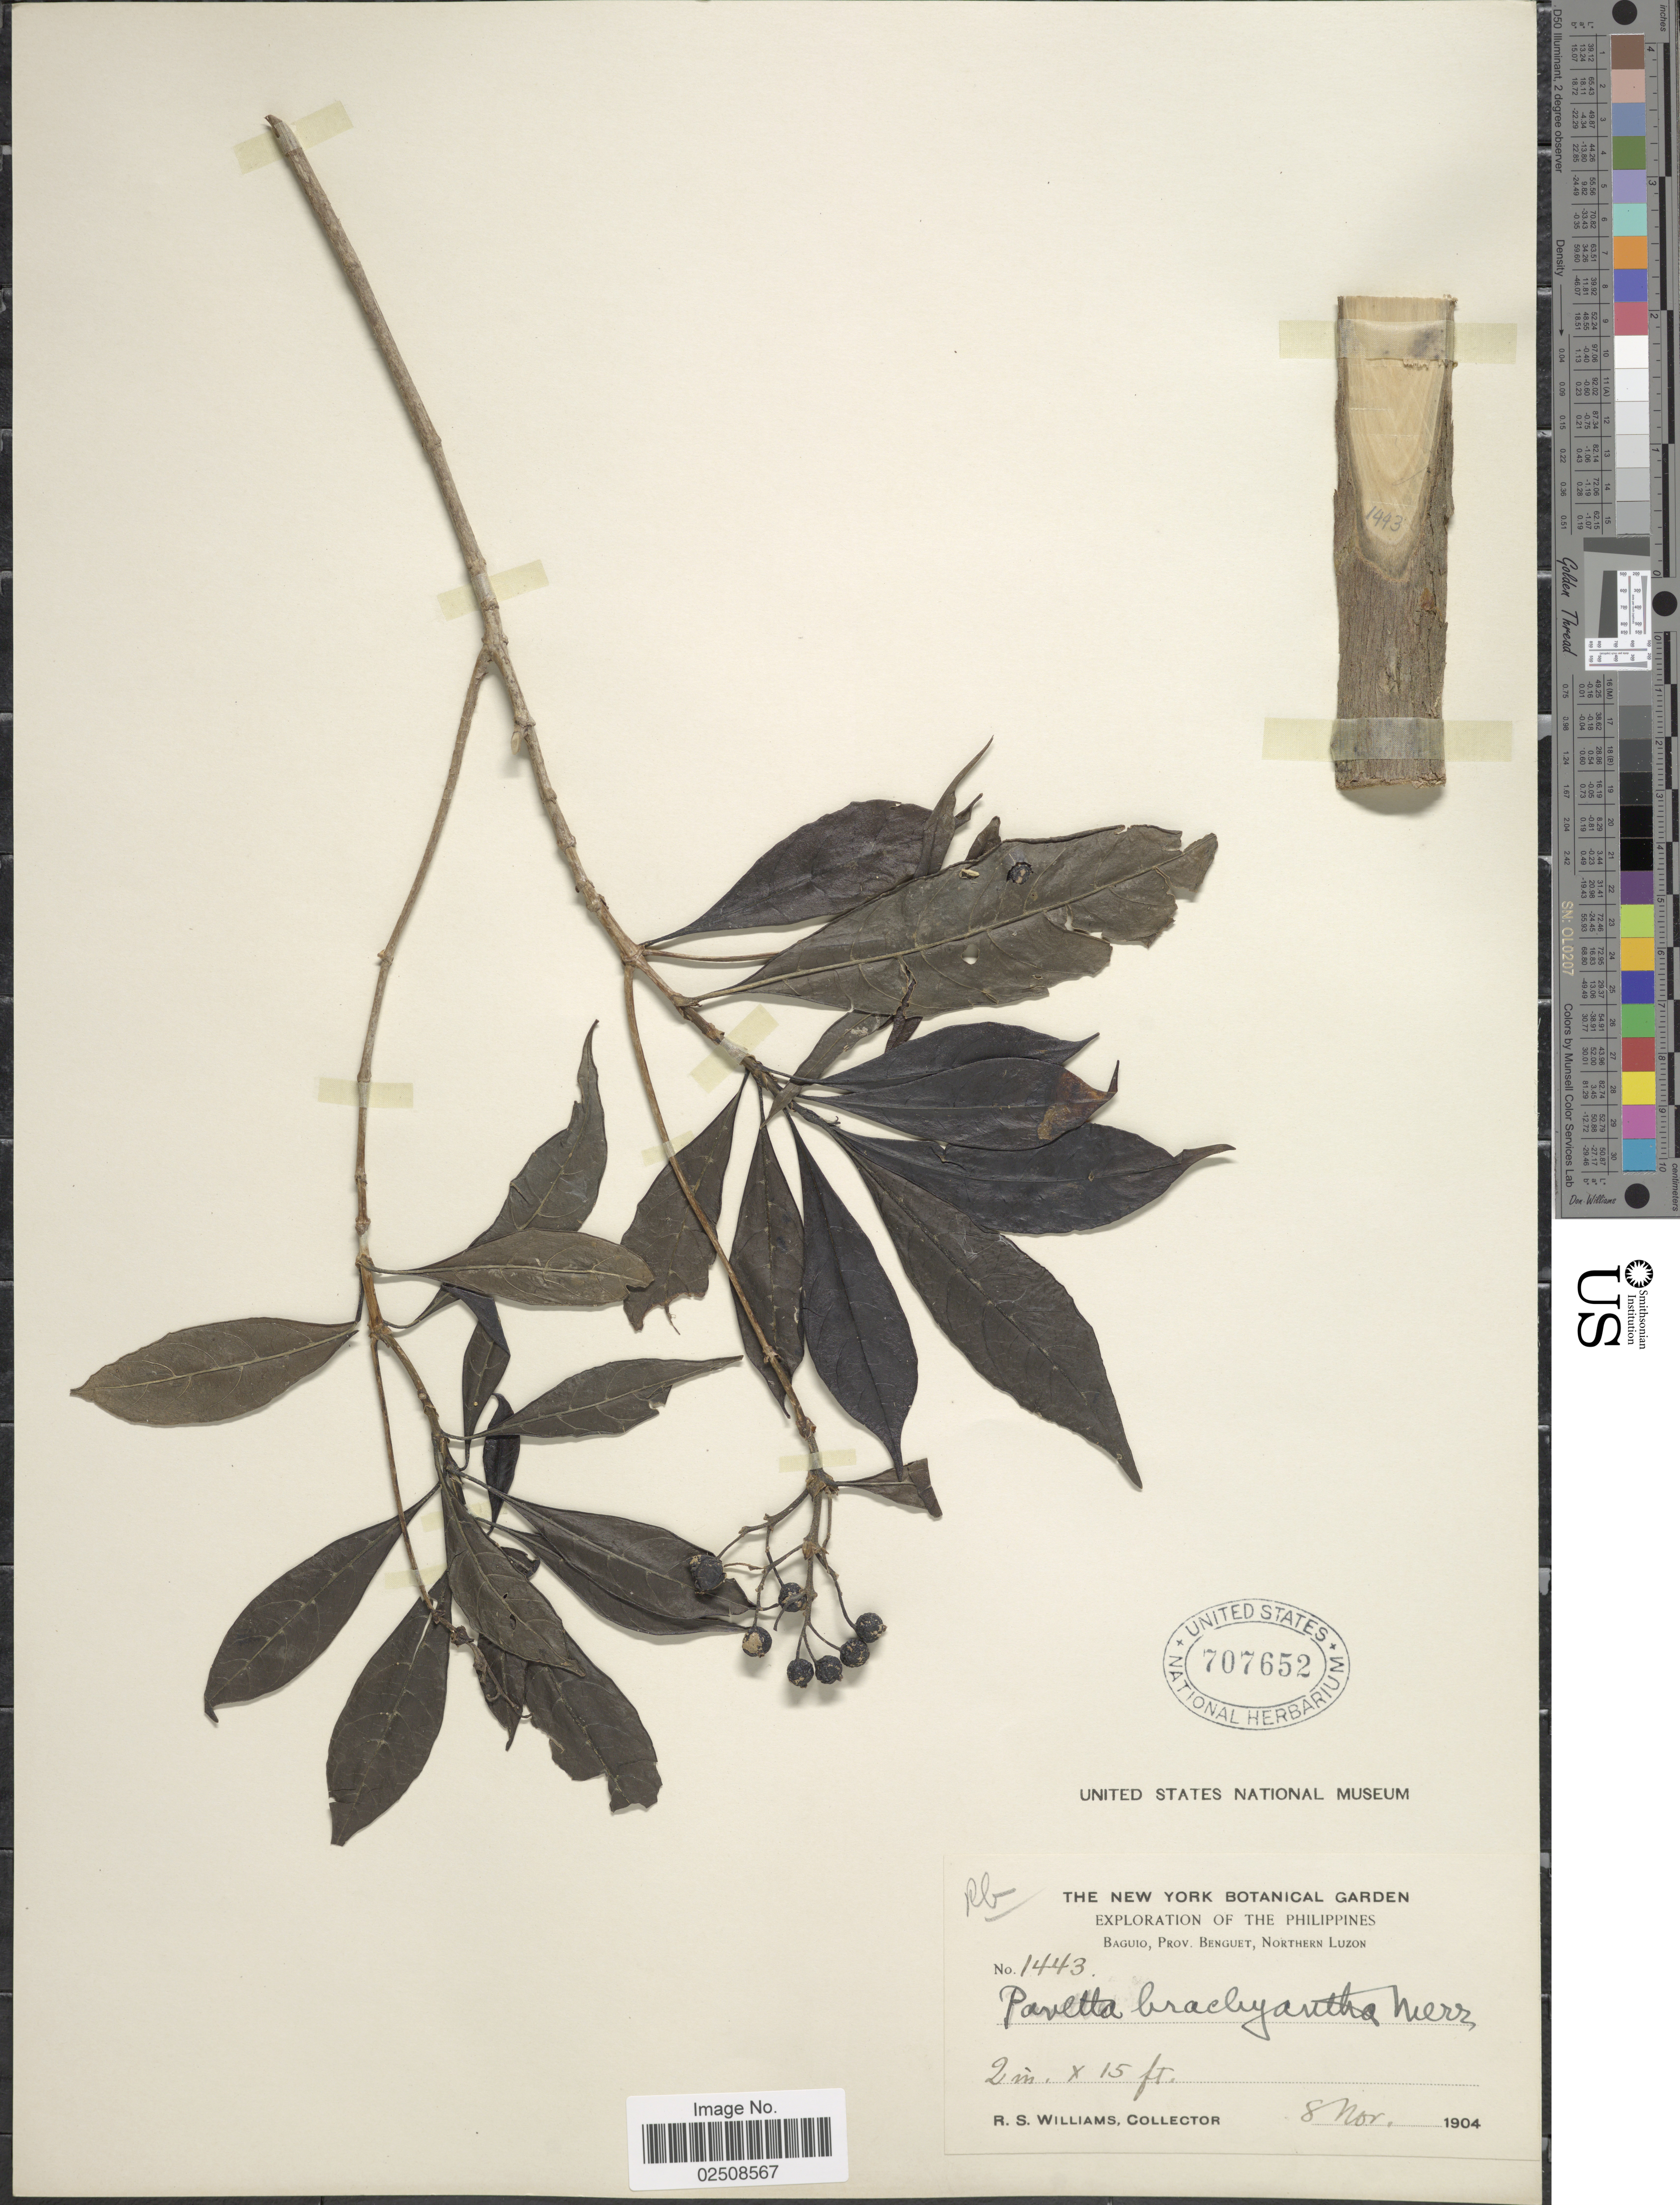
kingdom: Plantae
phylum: Tracheophyta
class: Magnoliopsida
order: Gentianales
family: Rubiaceae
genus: Pavetta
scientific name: Pavetta brachyantha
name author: Merr.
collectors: R. S. Williams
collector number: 1443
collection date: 1904-11-08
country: Philippines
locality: Baguio, Prov. Benguet, Northern Luzon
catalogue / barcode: US 707652